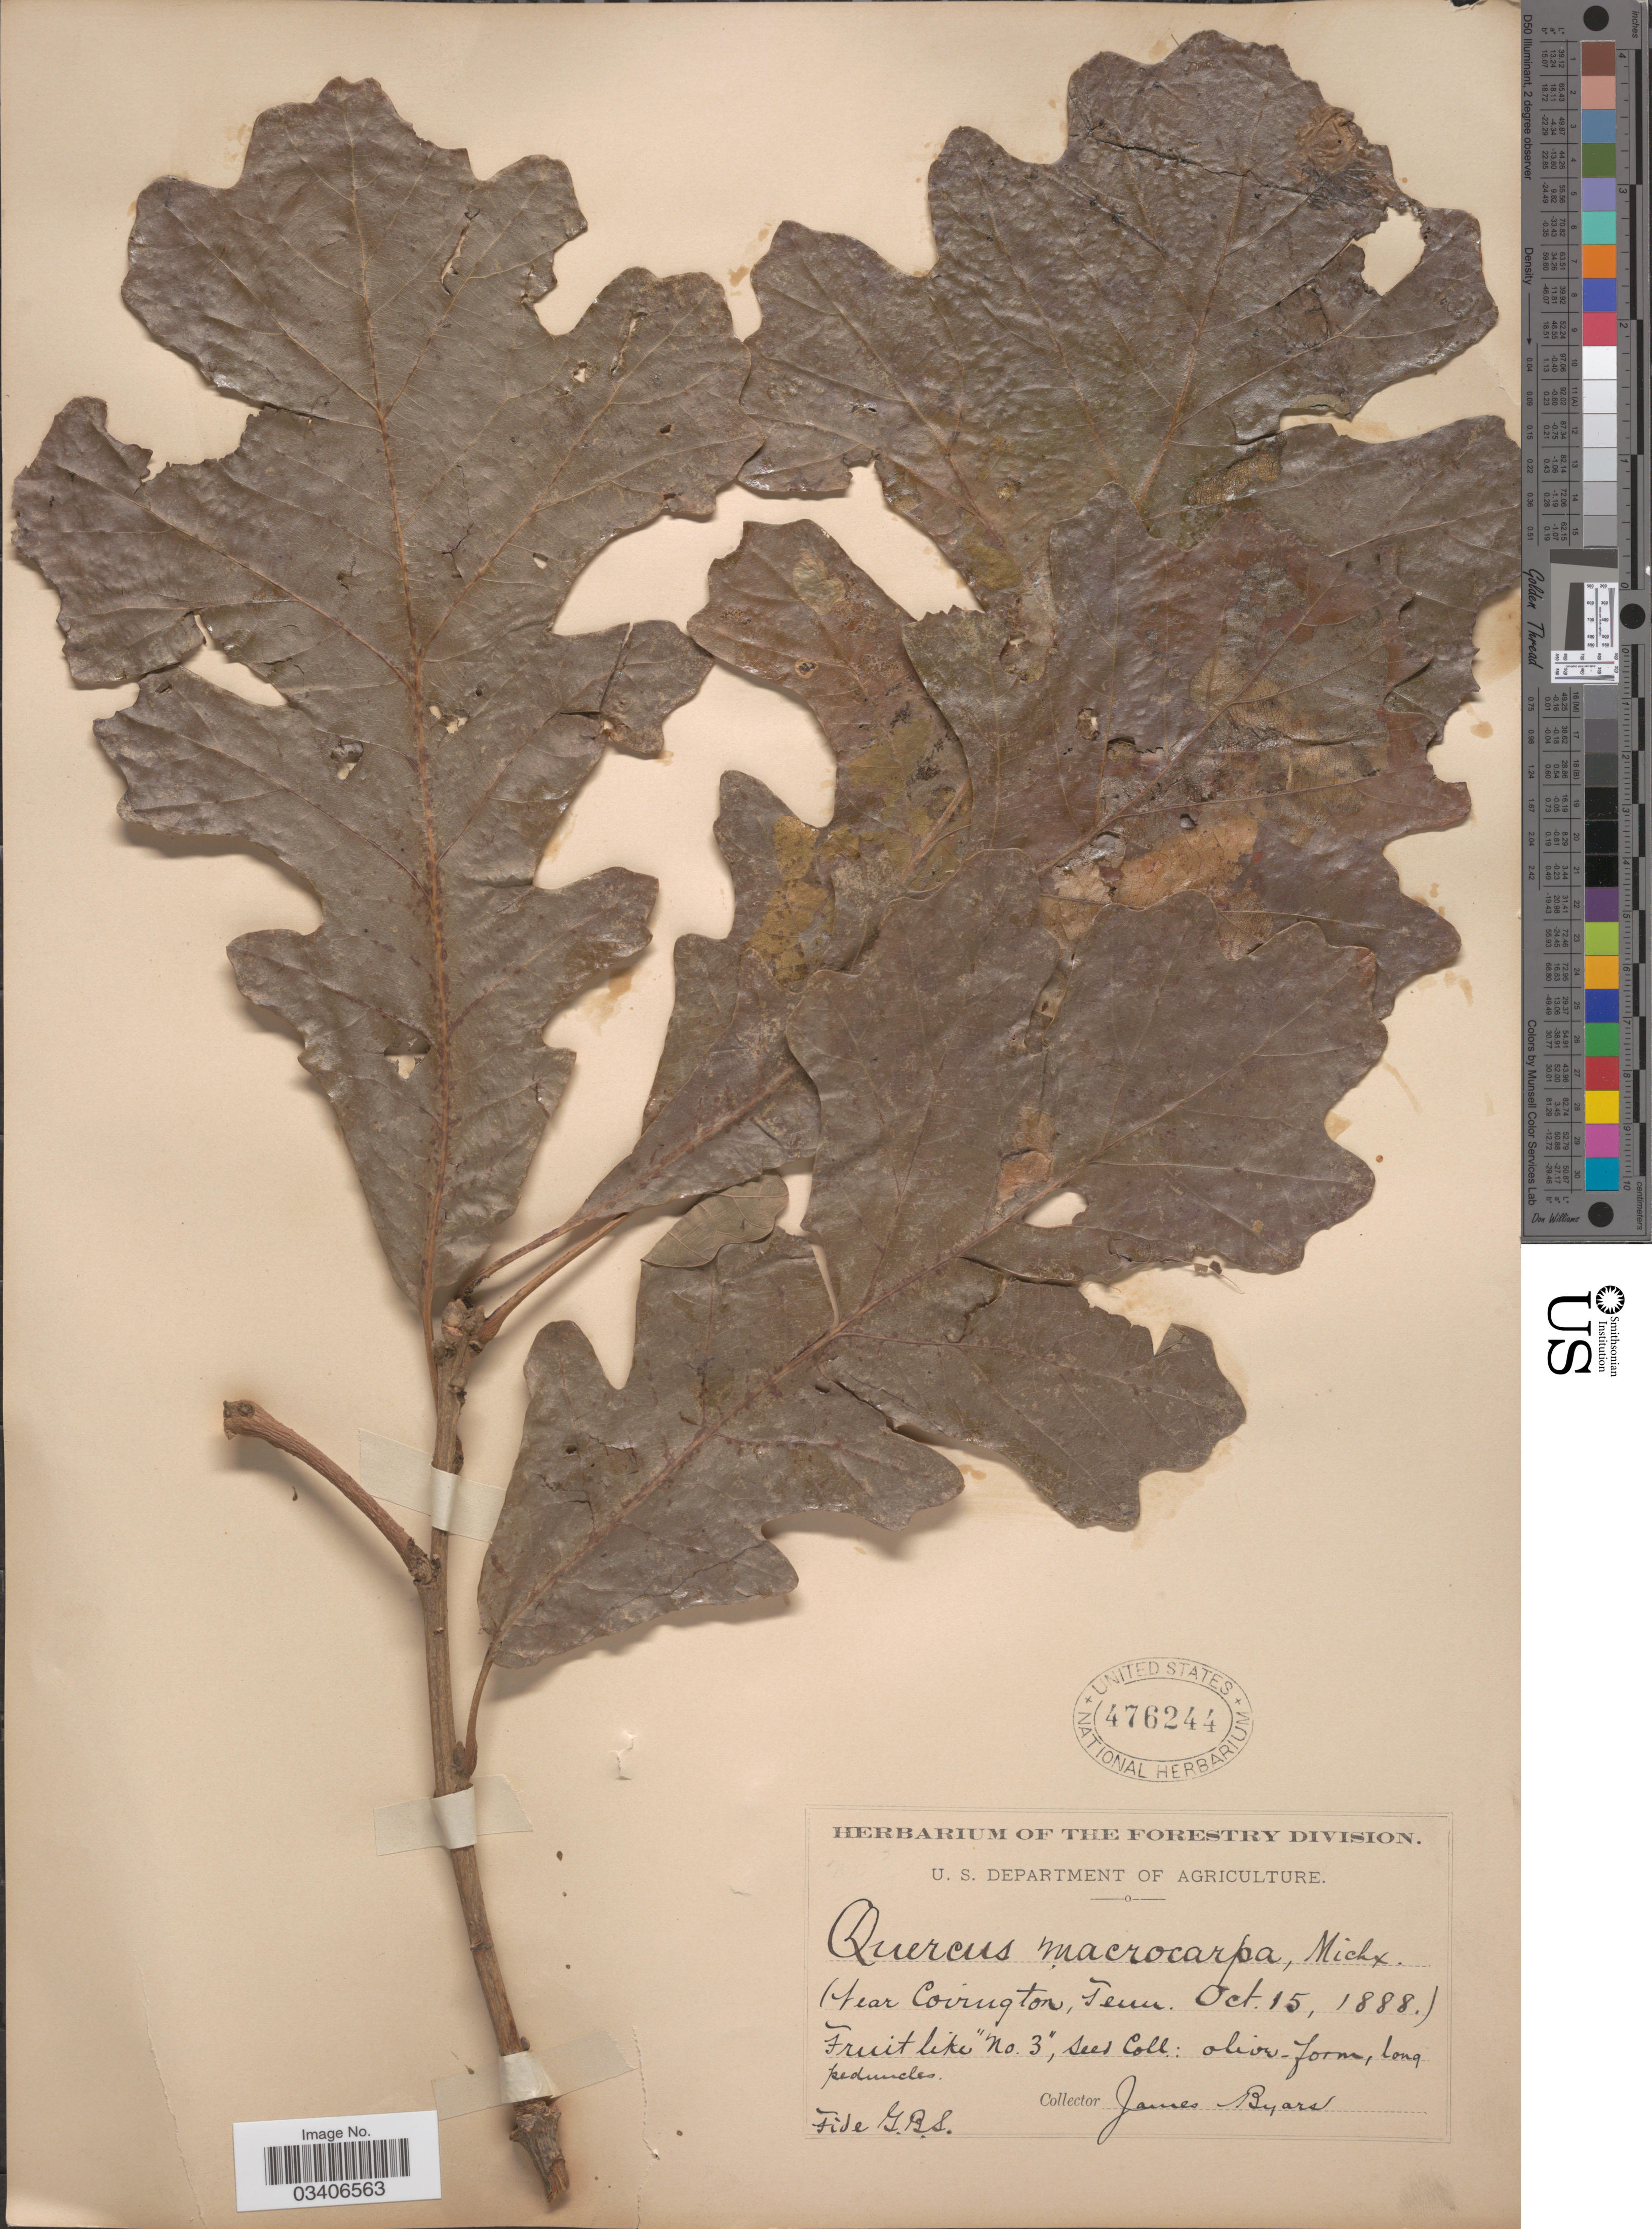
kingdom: Plantae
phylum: Tracheophyta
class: Magnoliopsida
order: Fagales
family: Fagaceae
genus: Quercus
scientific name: Quercus macrocarpa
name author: Michx.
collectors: J. Byars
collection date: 1888-10-15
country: United States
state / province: Tennessee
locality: Near Covington.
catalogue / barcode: US 476244